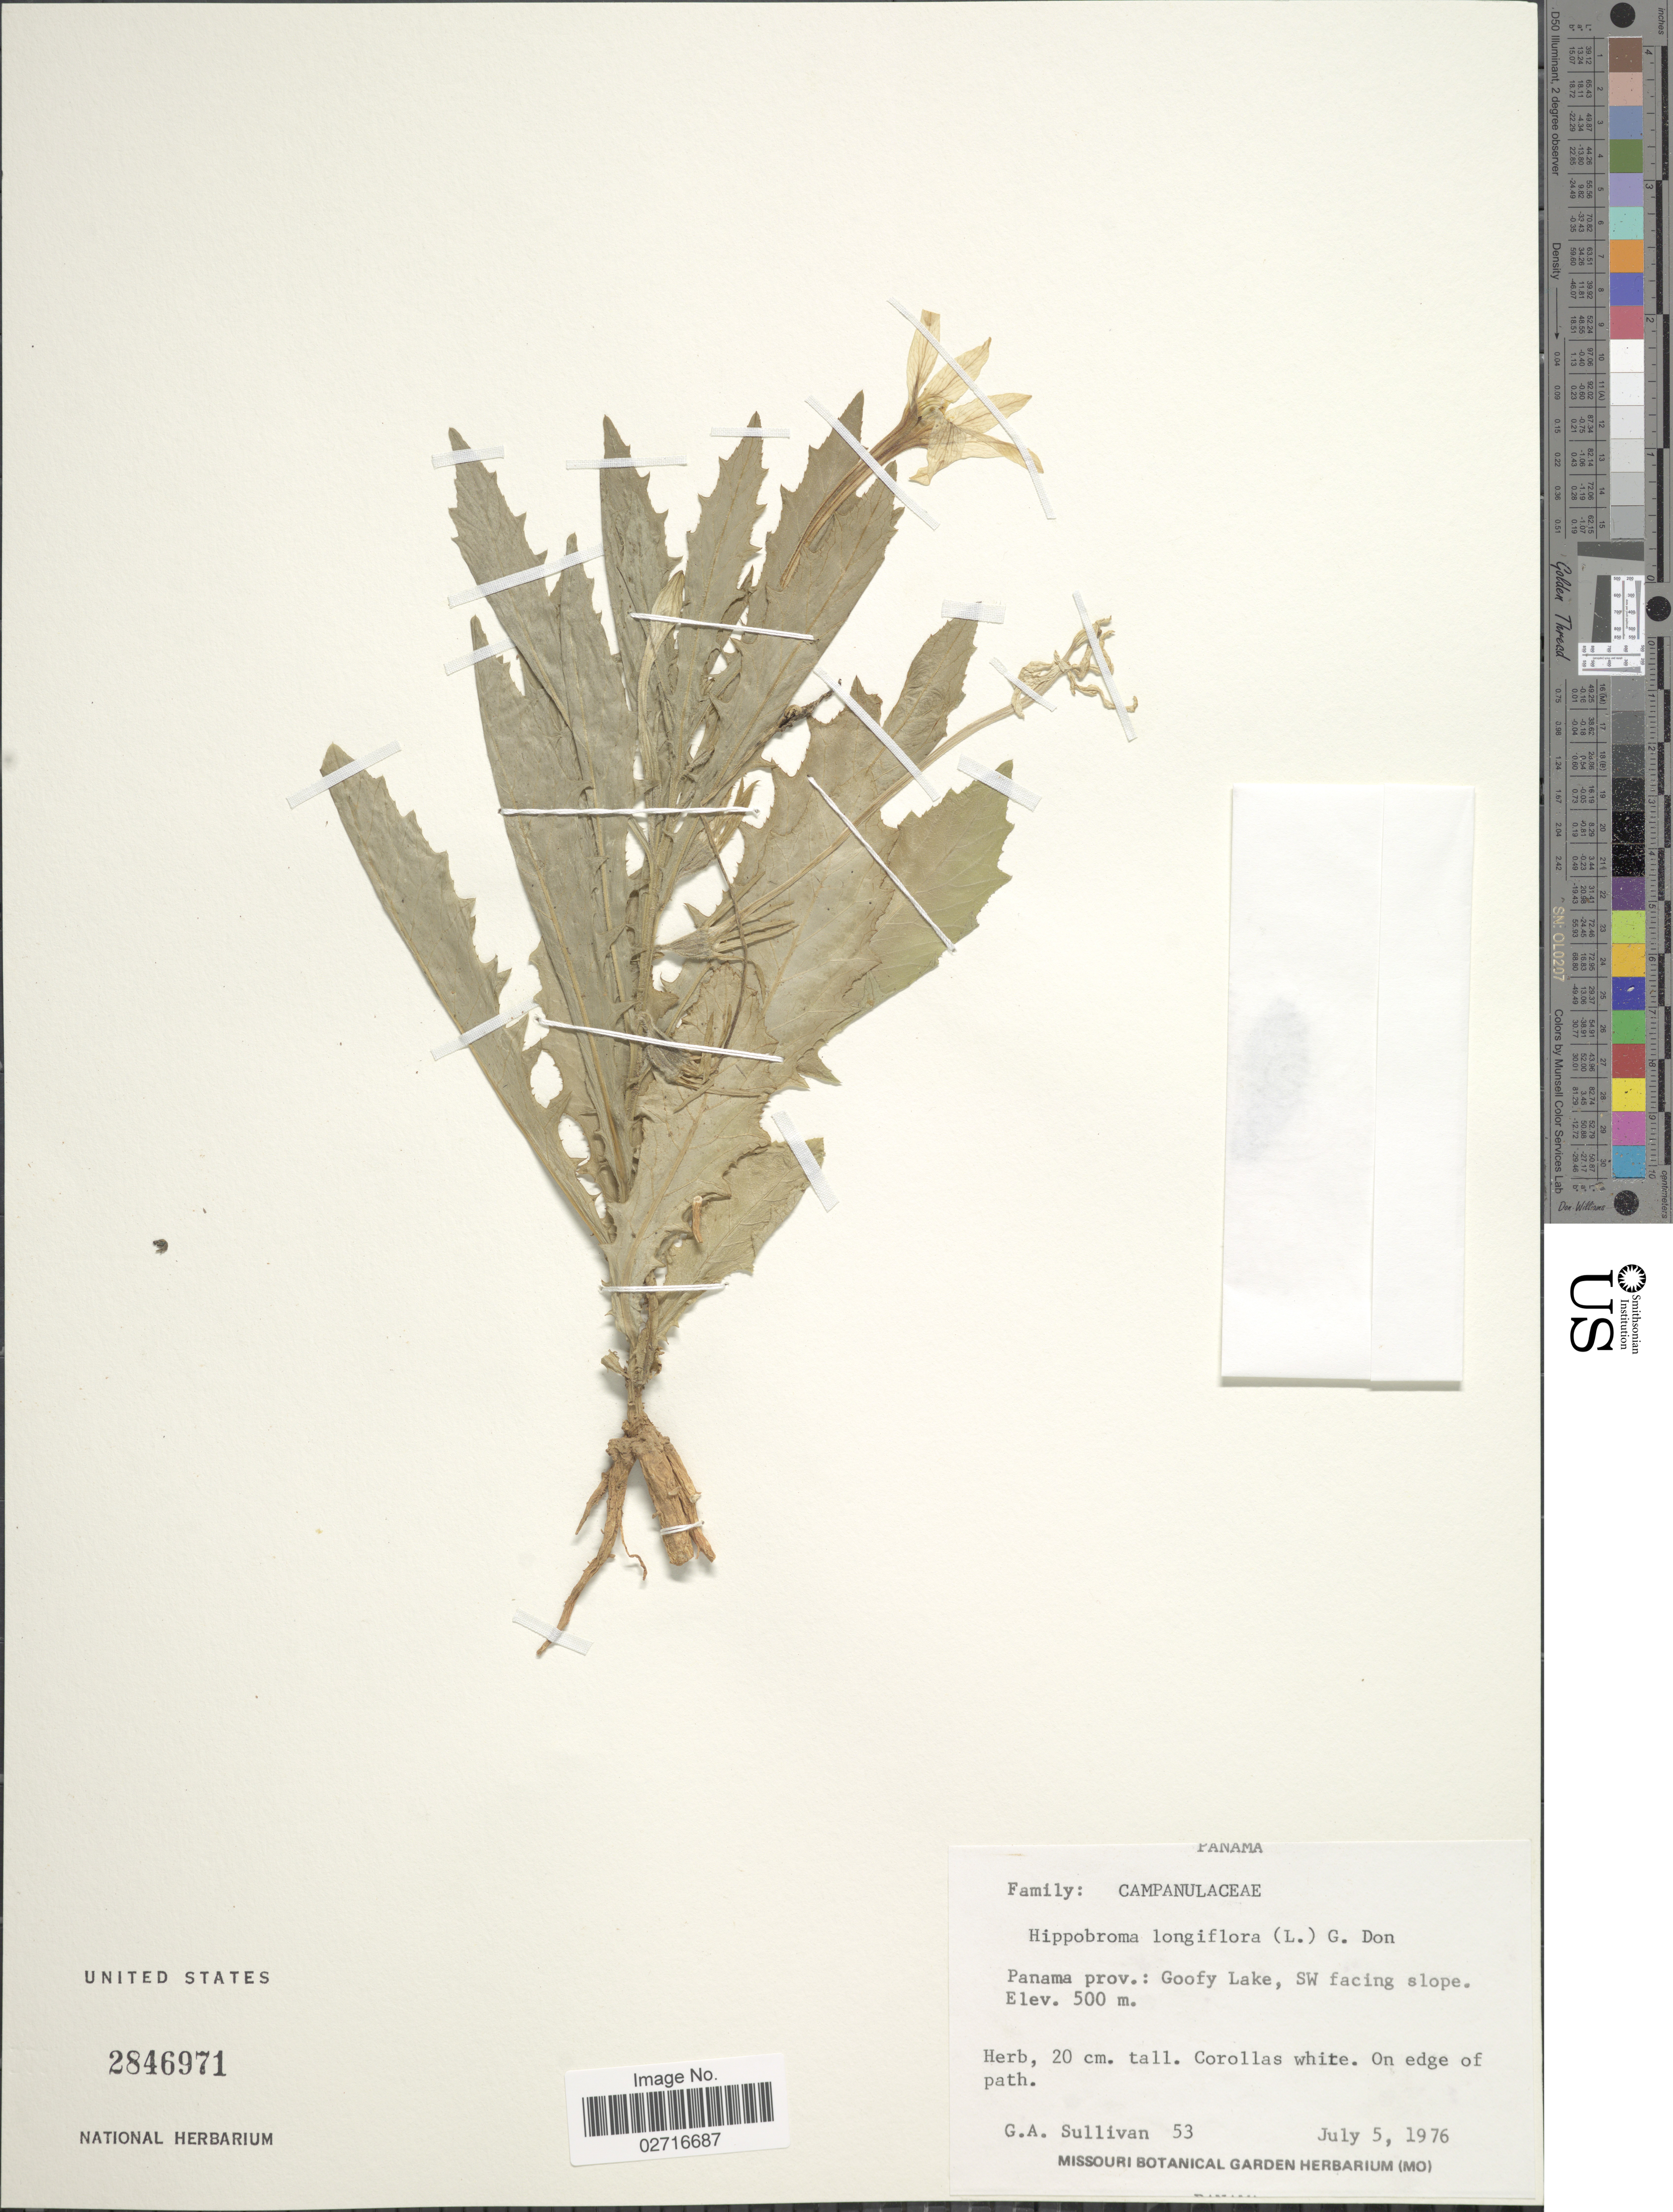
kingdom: Plantae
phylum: Tracheophyta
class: Magnoliopsida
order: Asterales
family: Campanulaceae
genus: Hippobroma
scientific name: Hippobroma longiflora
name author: (L.) G. Don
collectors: G. Sullivan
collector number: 53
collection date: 1976-07-05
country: Panama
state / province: Panamá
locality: Goofy Lake, SW facing slope, on edge of path.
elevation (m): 500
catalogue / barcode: US 2846971